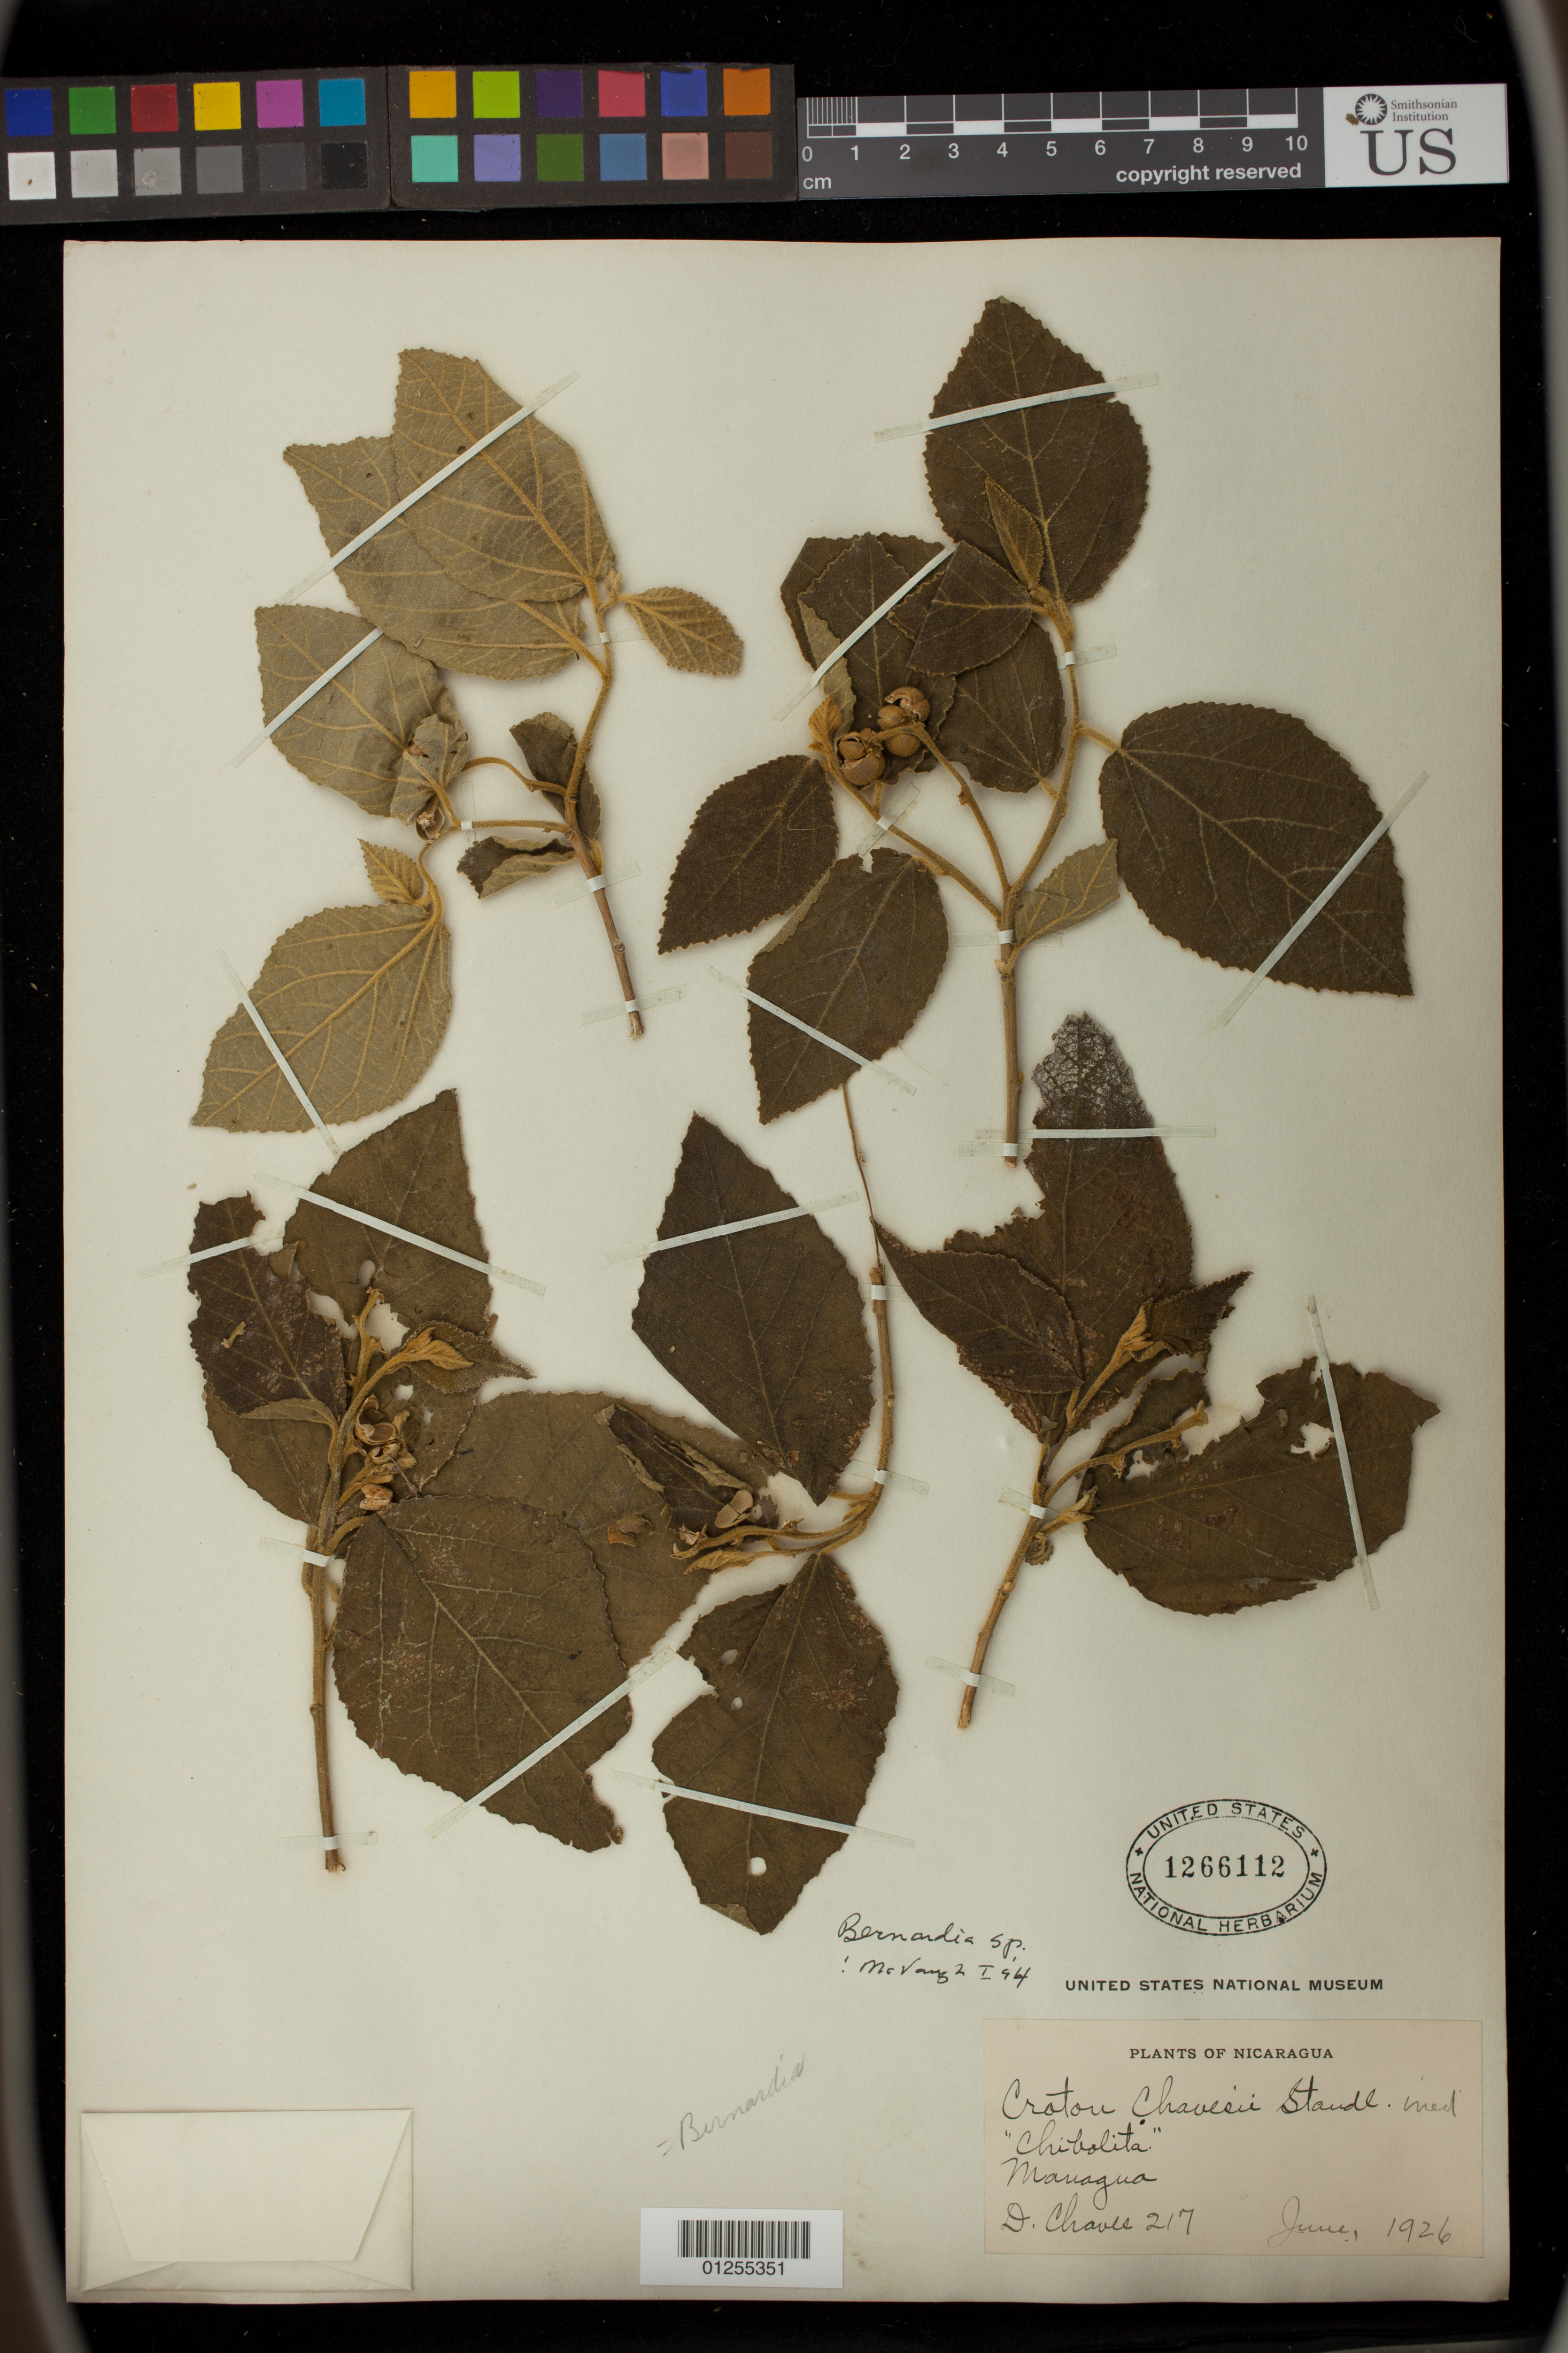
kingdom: Plantae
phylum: Tracheophyta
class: Magnoliopsida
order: Malpighiales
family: Euphorbiaceae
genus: Bernardia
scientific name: Bernardia sp.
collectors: D. Chaves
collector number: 217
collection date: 1926-06-01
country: Nicaragua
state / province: Managua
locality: Chibolita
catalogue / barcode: US 1266112